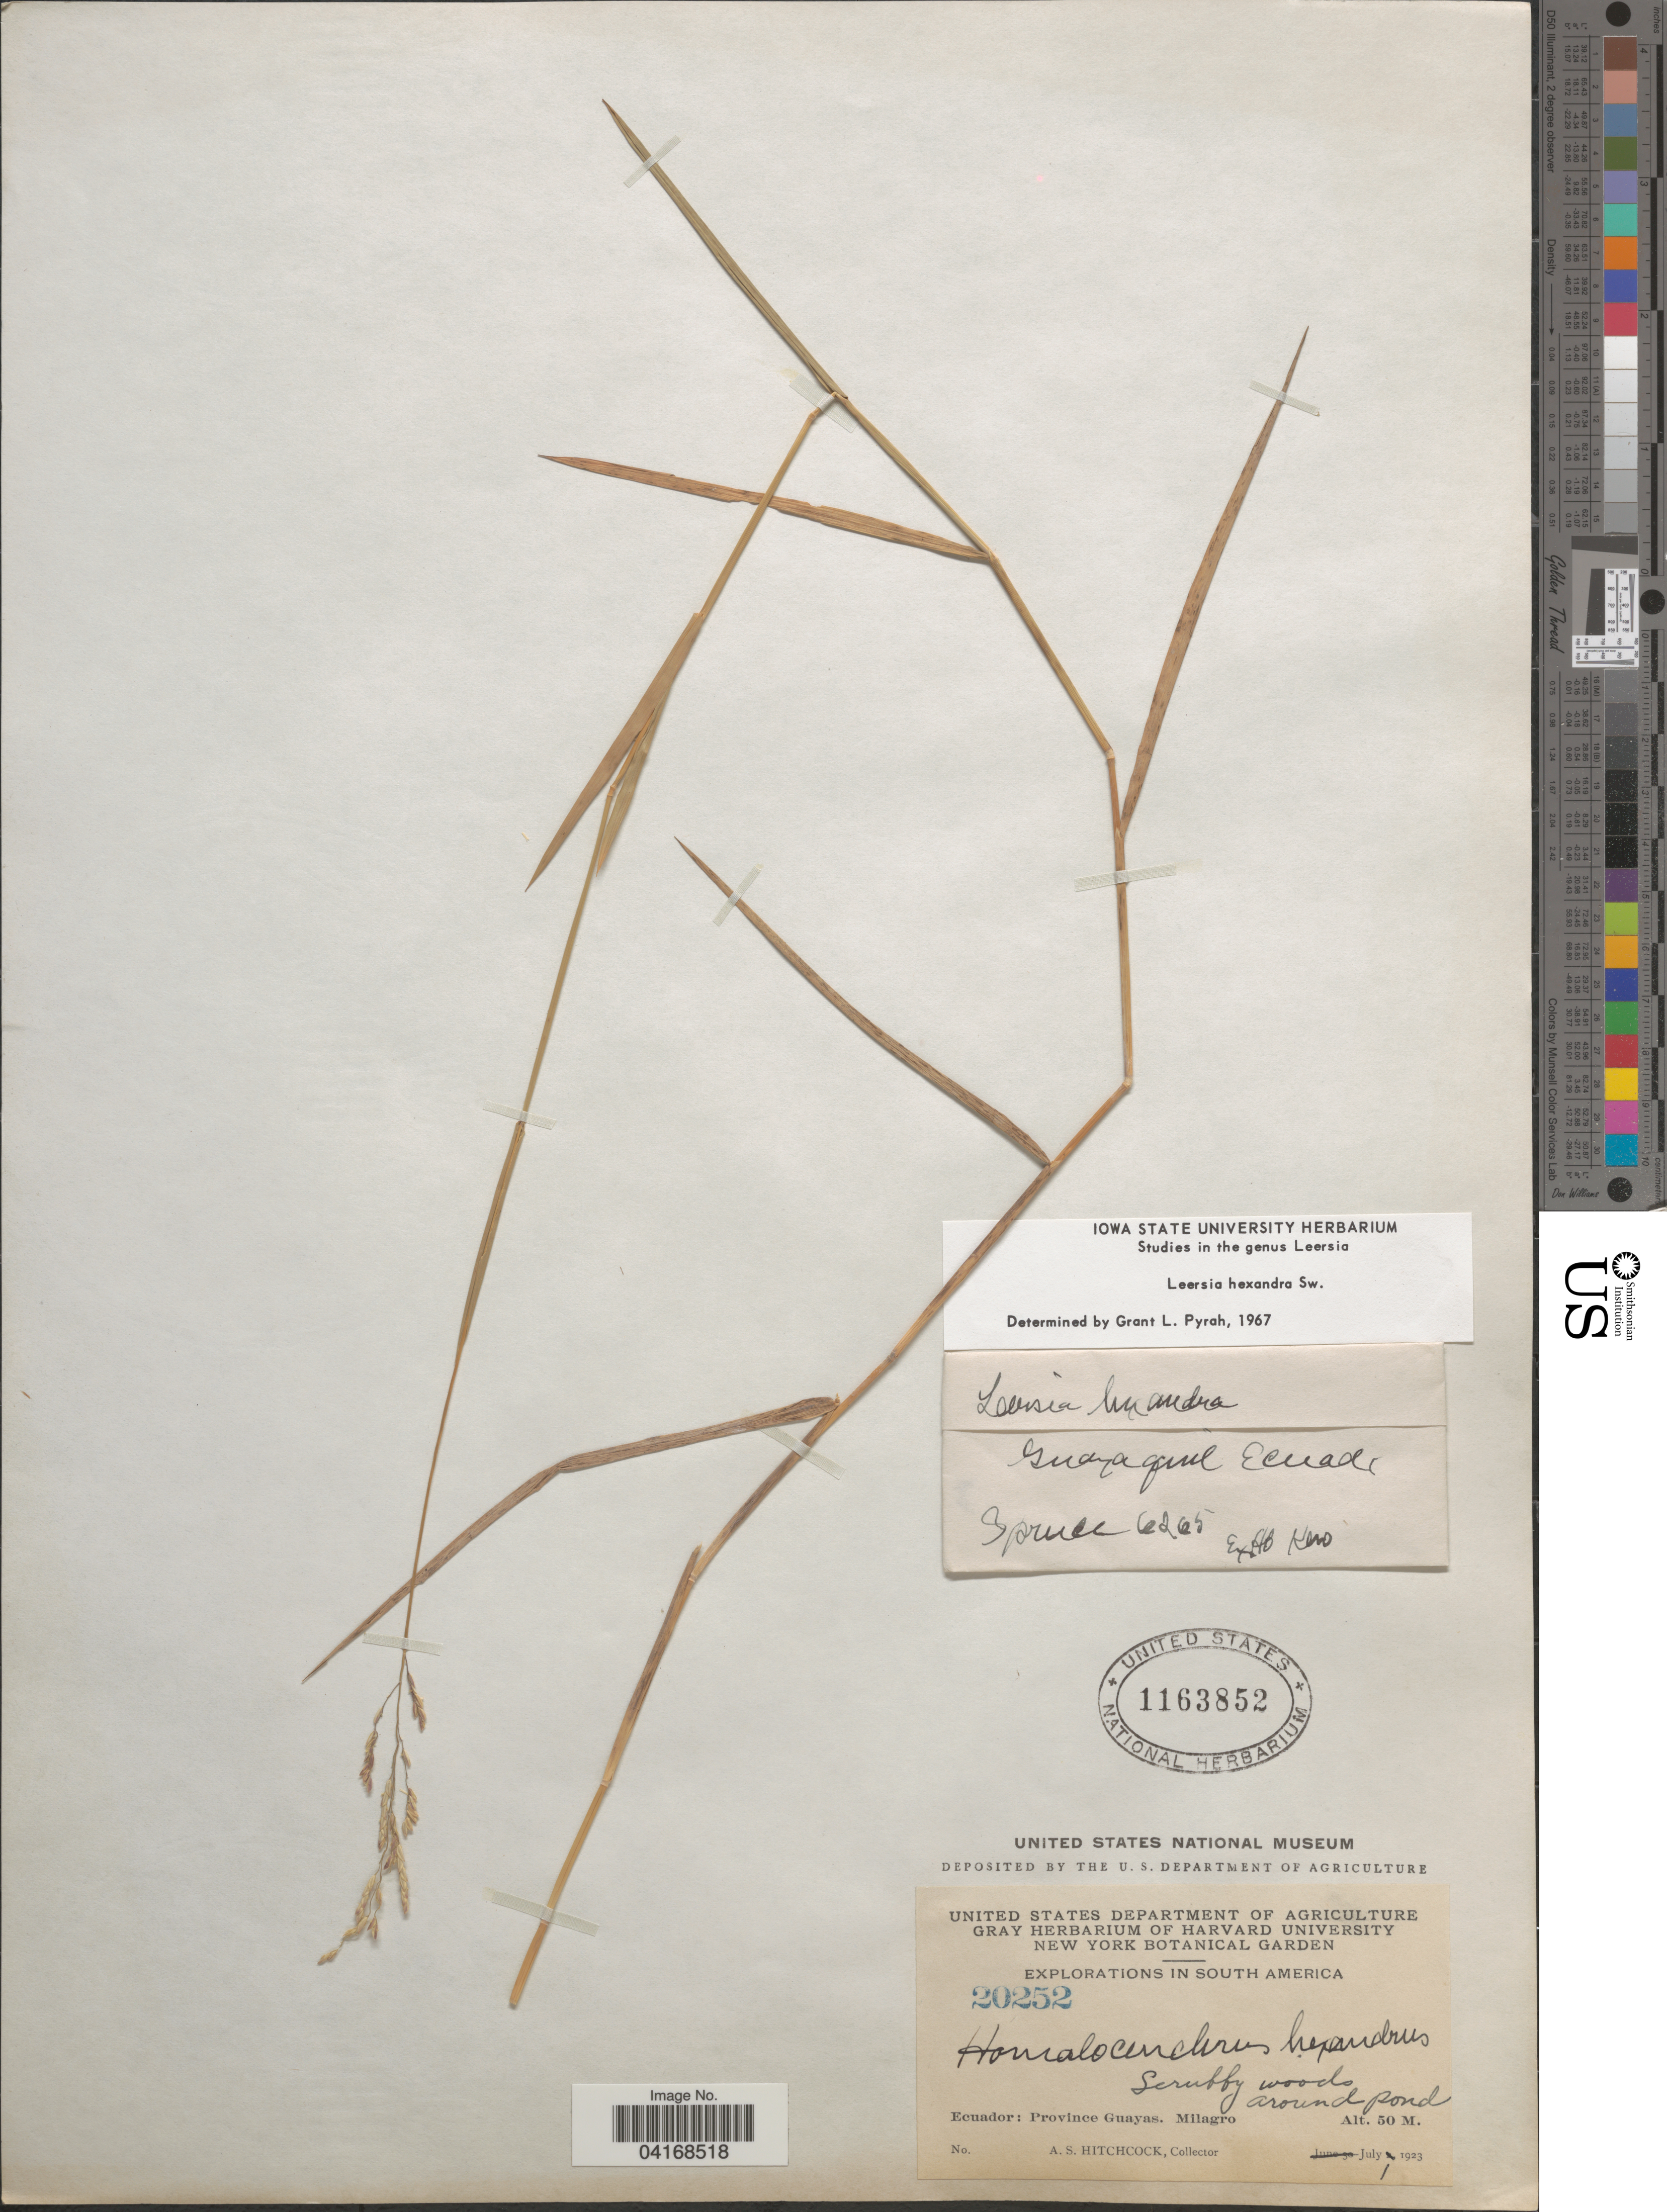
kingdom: Plantae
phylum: Tracheophyta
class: Liliopsida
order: Poales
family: Poaceae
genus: Leersia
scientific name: Leersia hexandra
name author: Sw.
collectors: A. S. Hitchcock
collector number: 20252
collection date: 1923-07-01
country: Ecuador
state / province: Guayas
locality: Explorations in South America. Milagro.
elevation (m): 50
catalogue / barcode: US 1163852-2